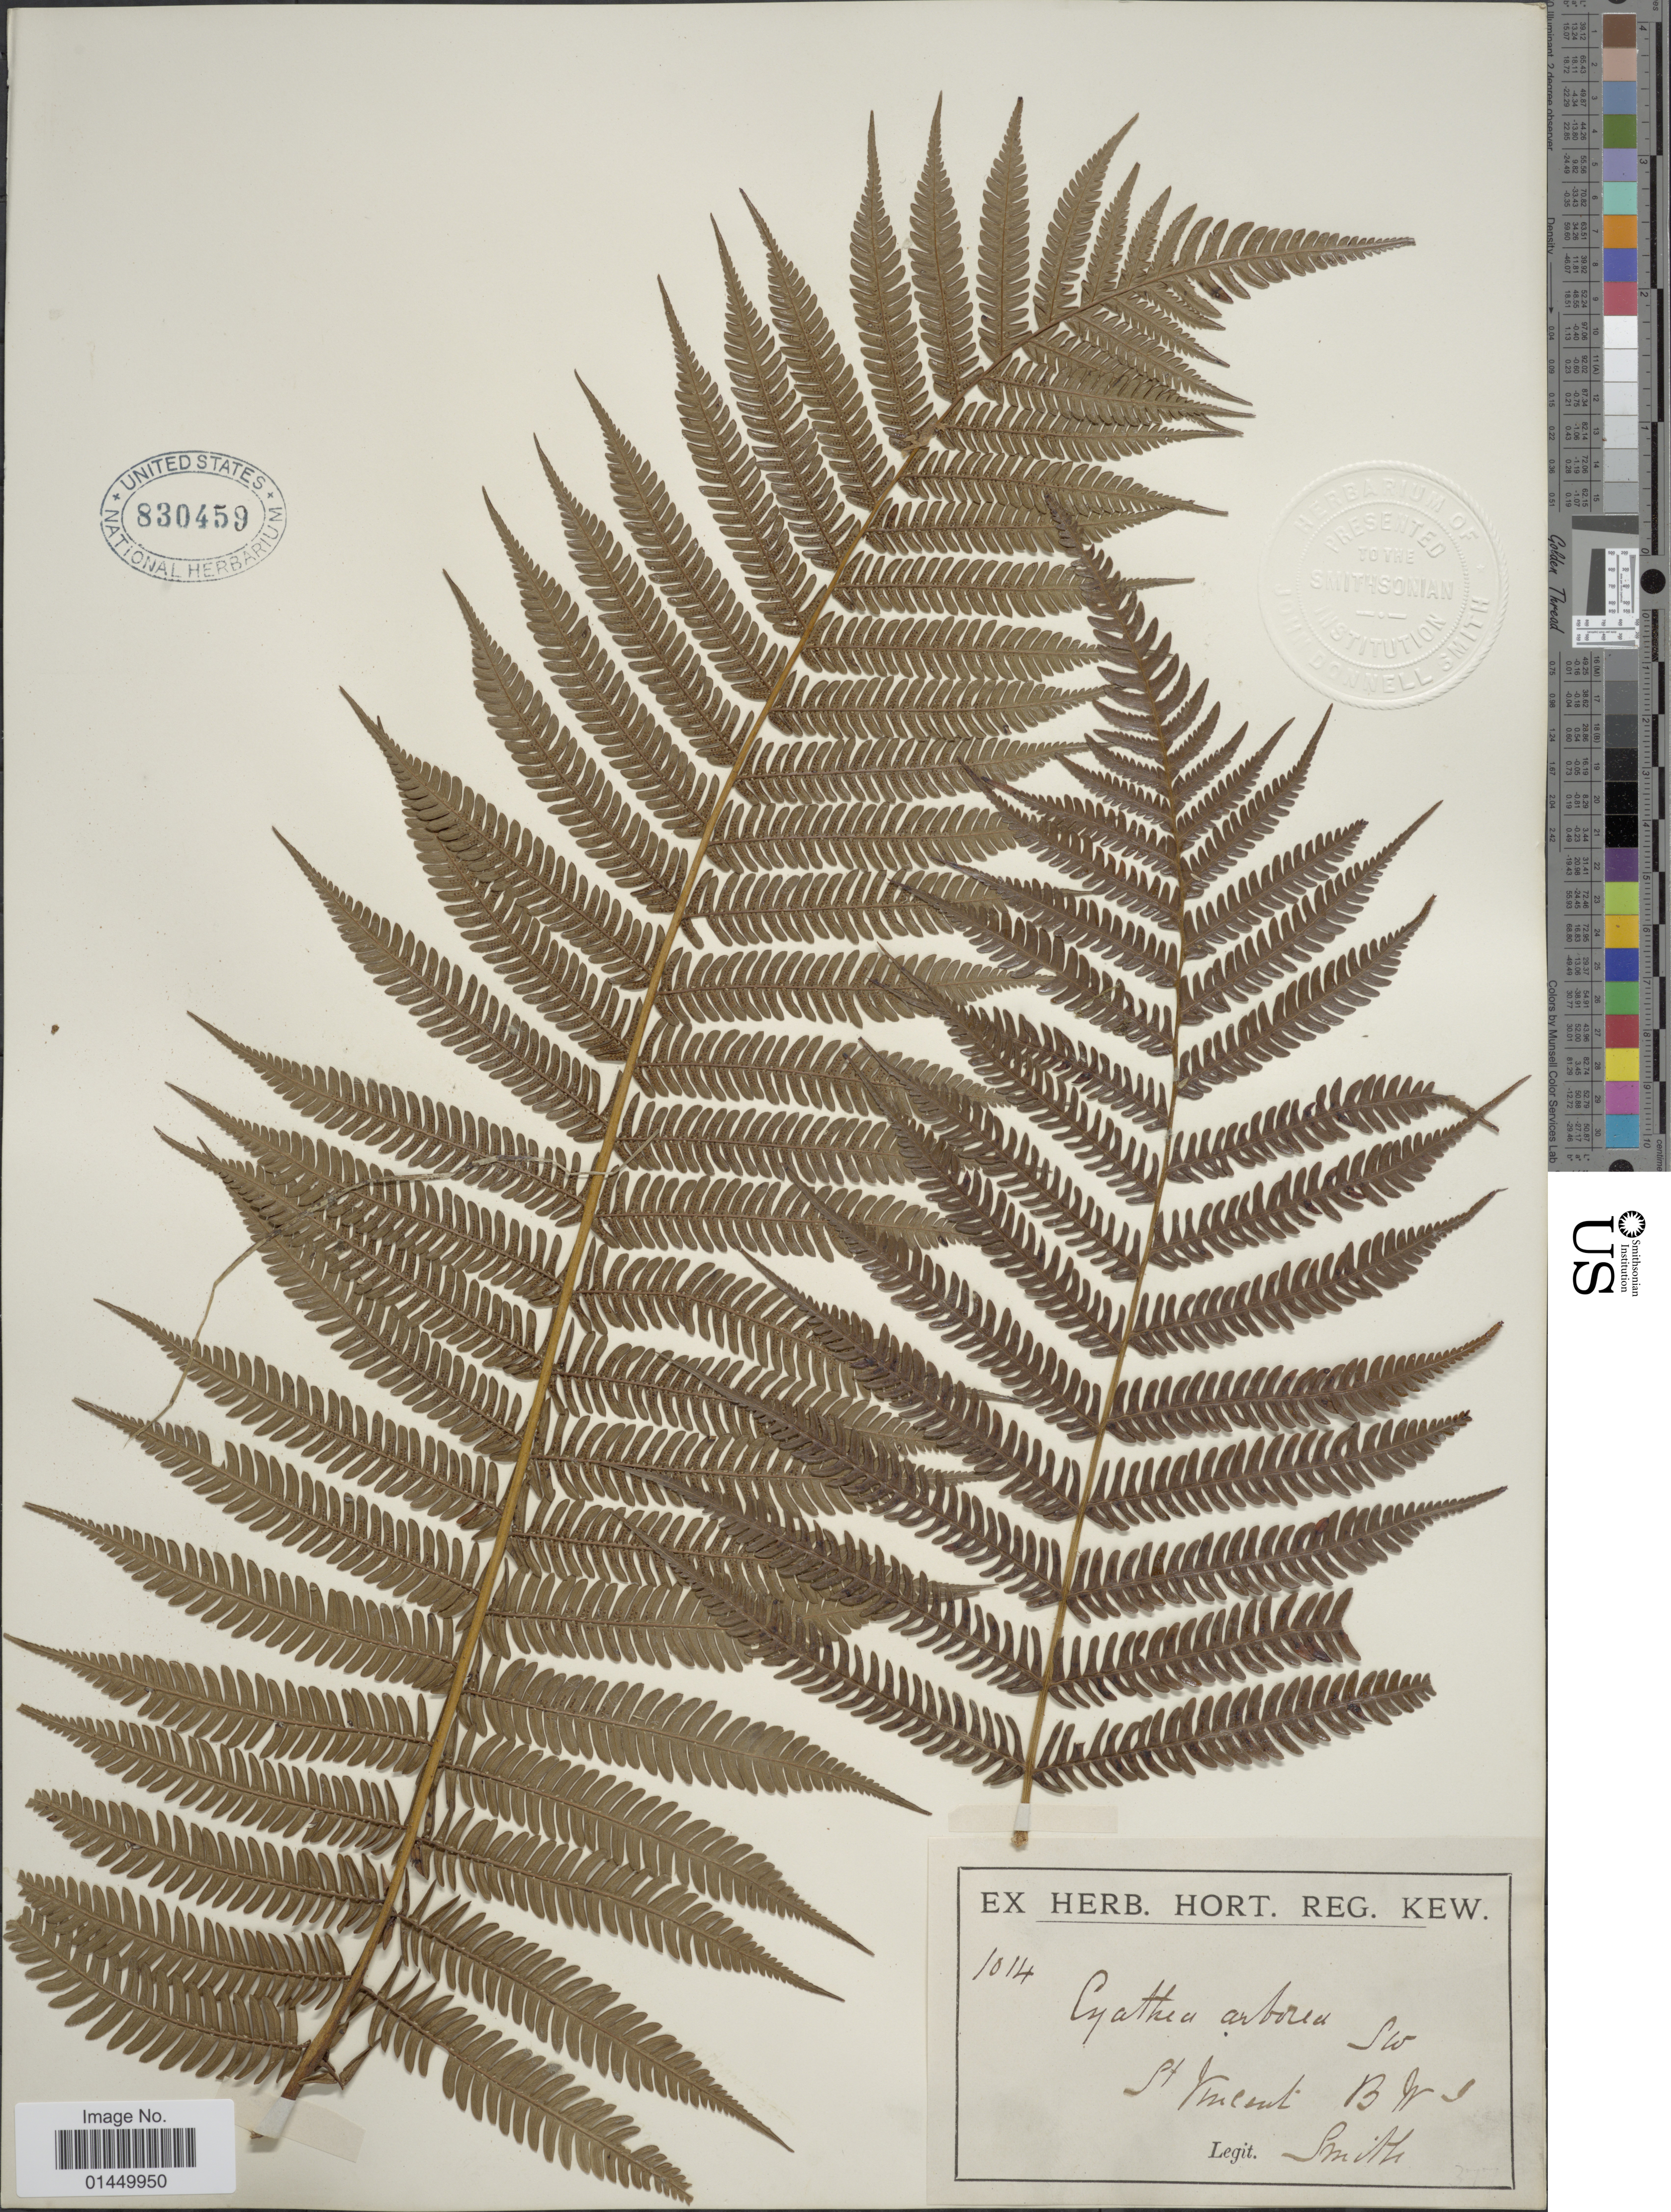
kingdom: Plantae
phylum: Tracheophyta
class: Polypodiopsida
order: Cyatheales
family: Cyatheaceae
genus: Cyathea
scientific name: Cyathea arborea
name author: (L.) Sm.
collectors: -- Smith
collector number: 1014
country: St. Vincent - Grenadines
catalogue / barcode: US 830459